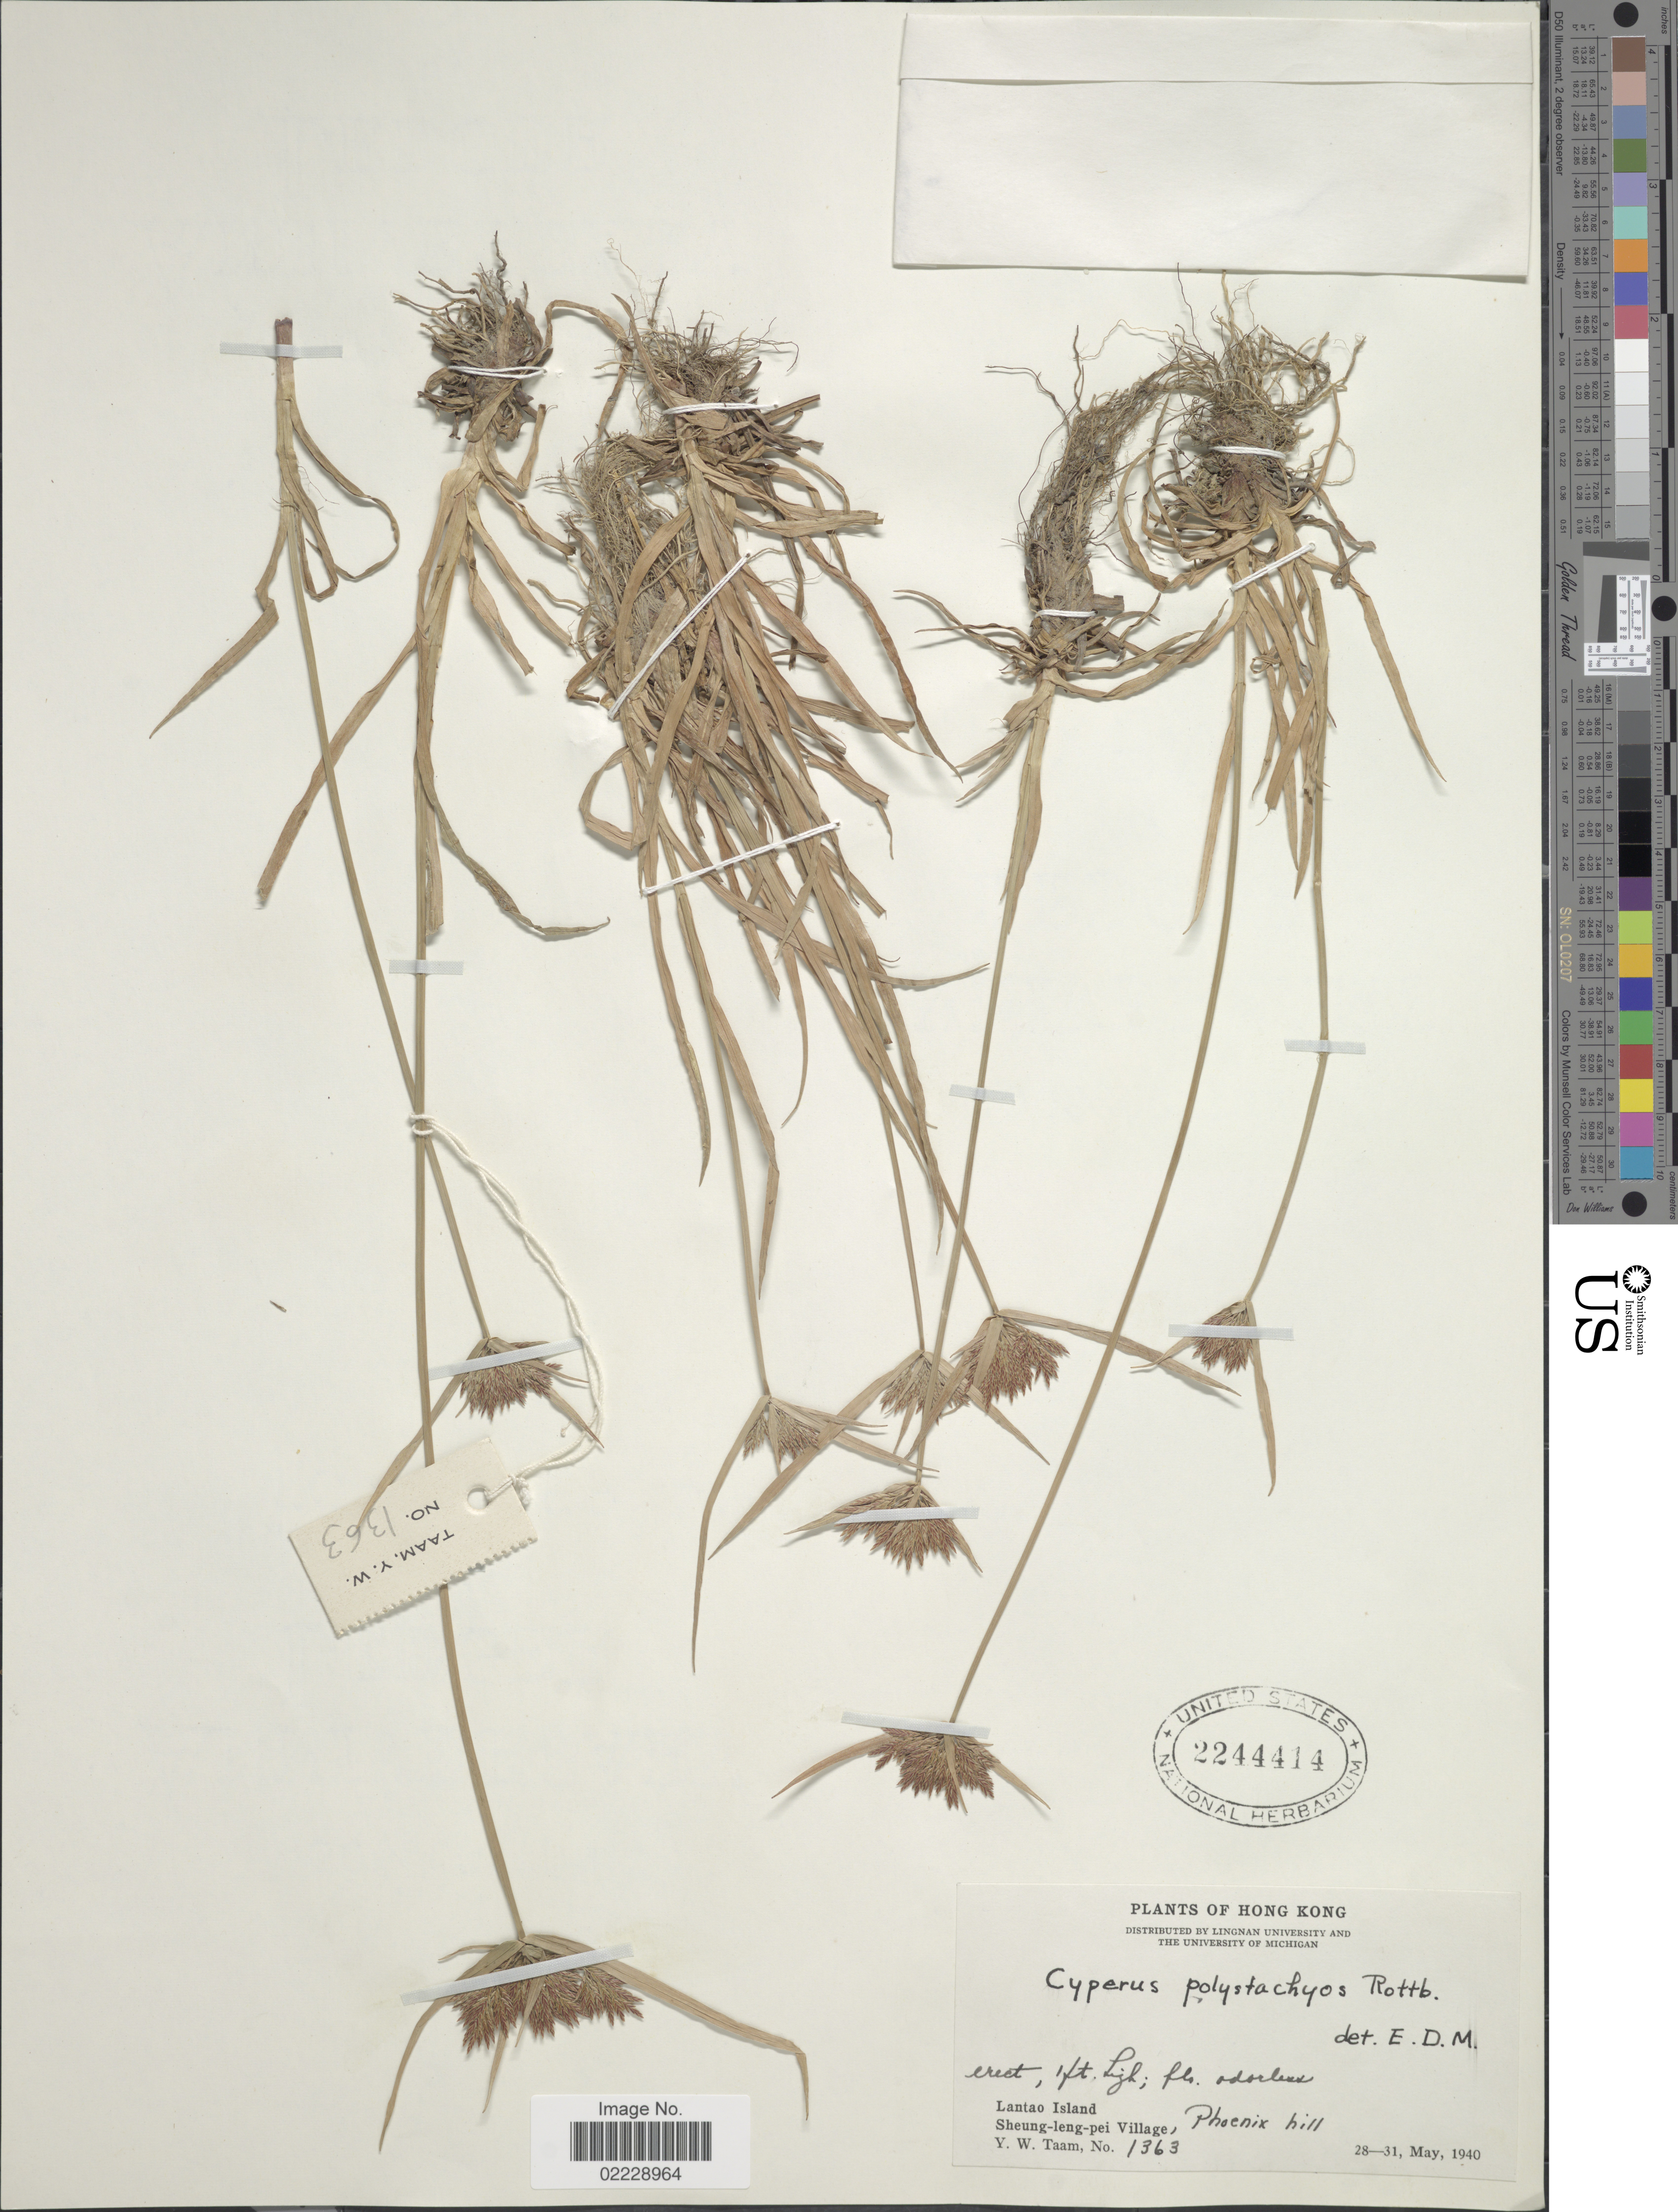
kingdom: Plantae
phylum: Tracheophyta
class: Liliopsida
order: Poales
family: Cyperaceae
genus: Cyperus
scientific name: Cyperus polystachyos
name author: Rottb.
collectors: Y. W. Taam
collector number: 1363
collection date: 1940-05-28/1940-05-31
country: China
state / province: Hong Kong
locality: Lantao Island. Sheung-leng-pei Village, Phoenix hill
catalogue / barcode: US 2244414